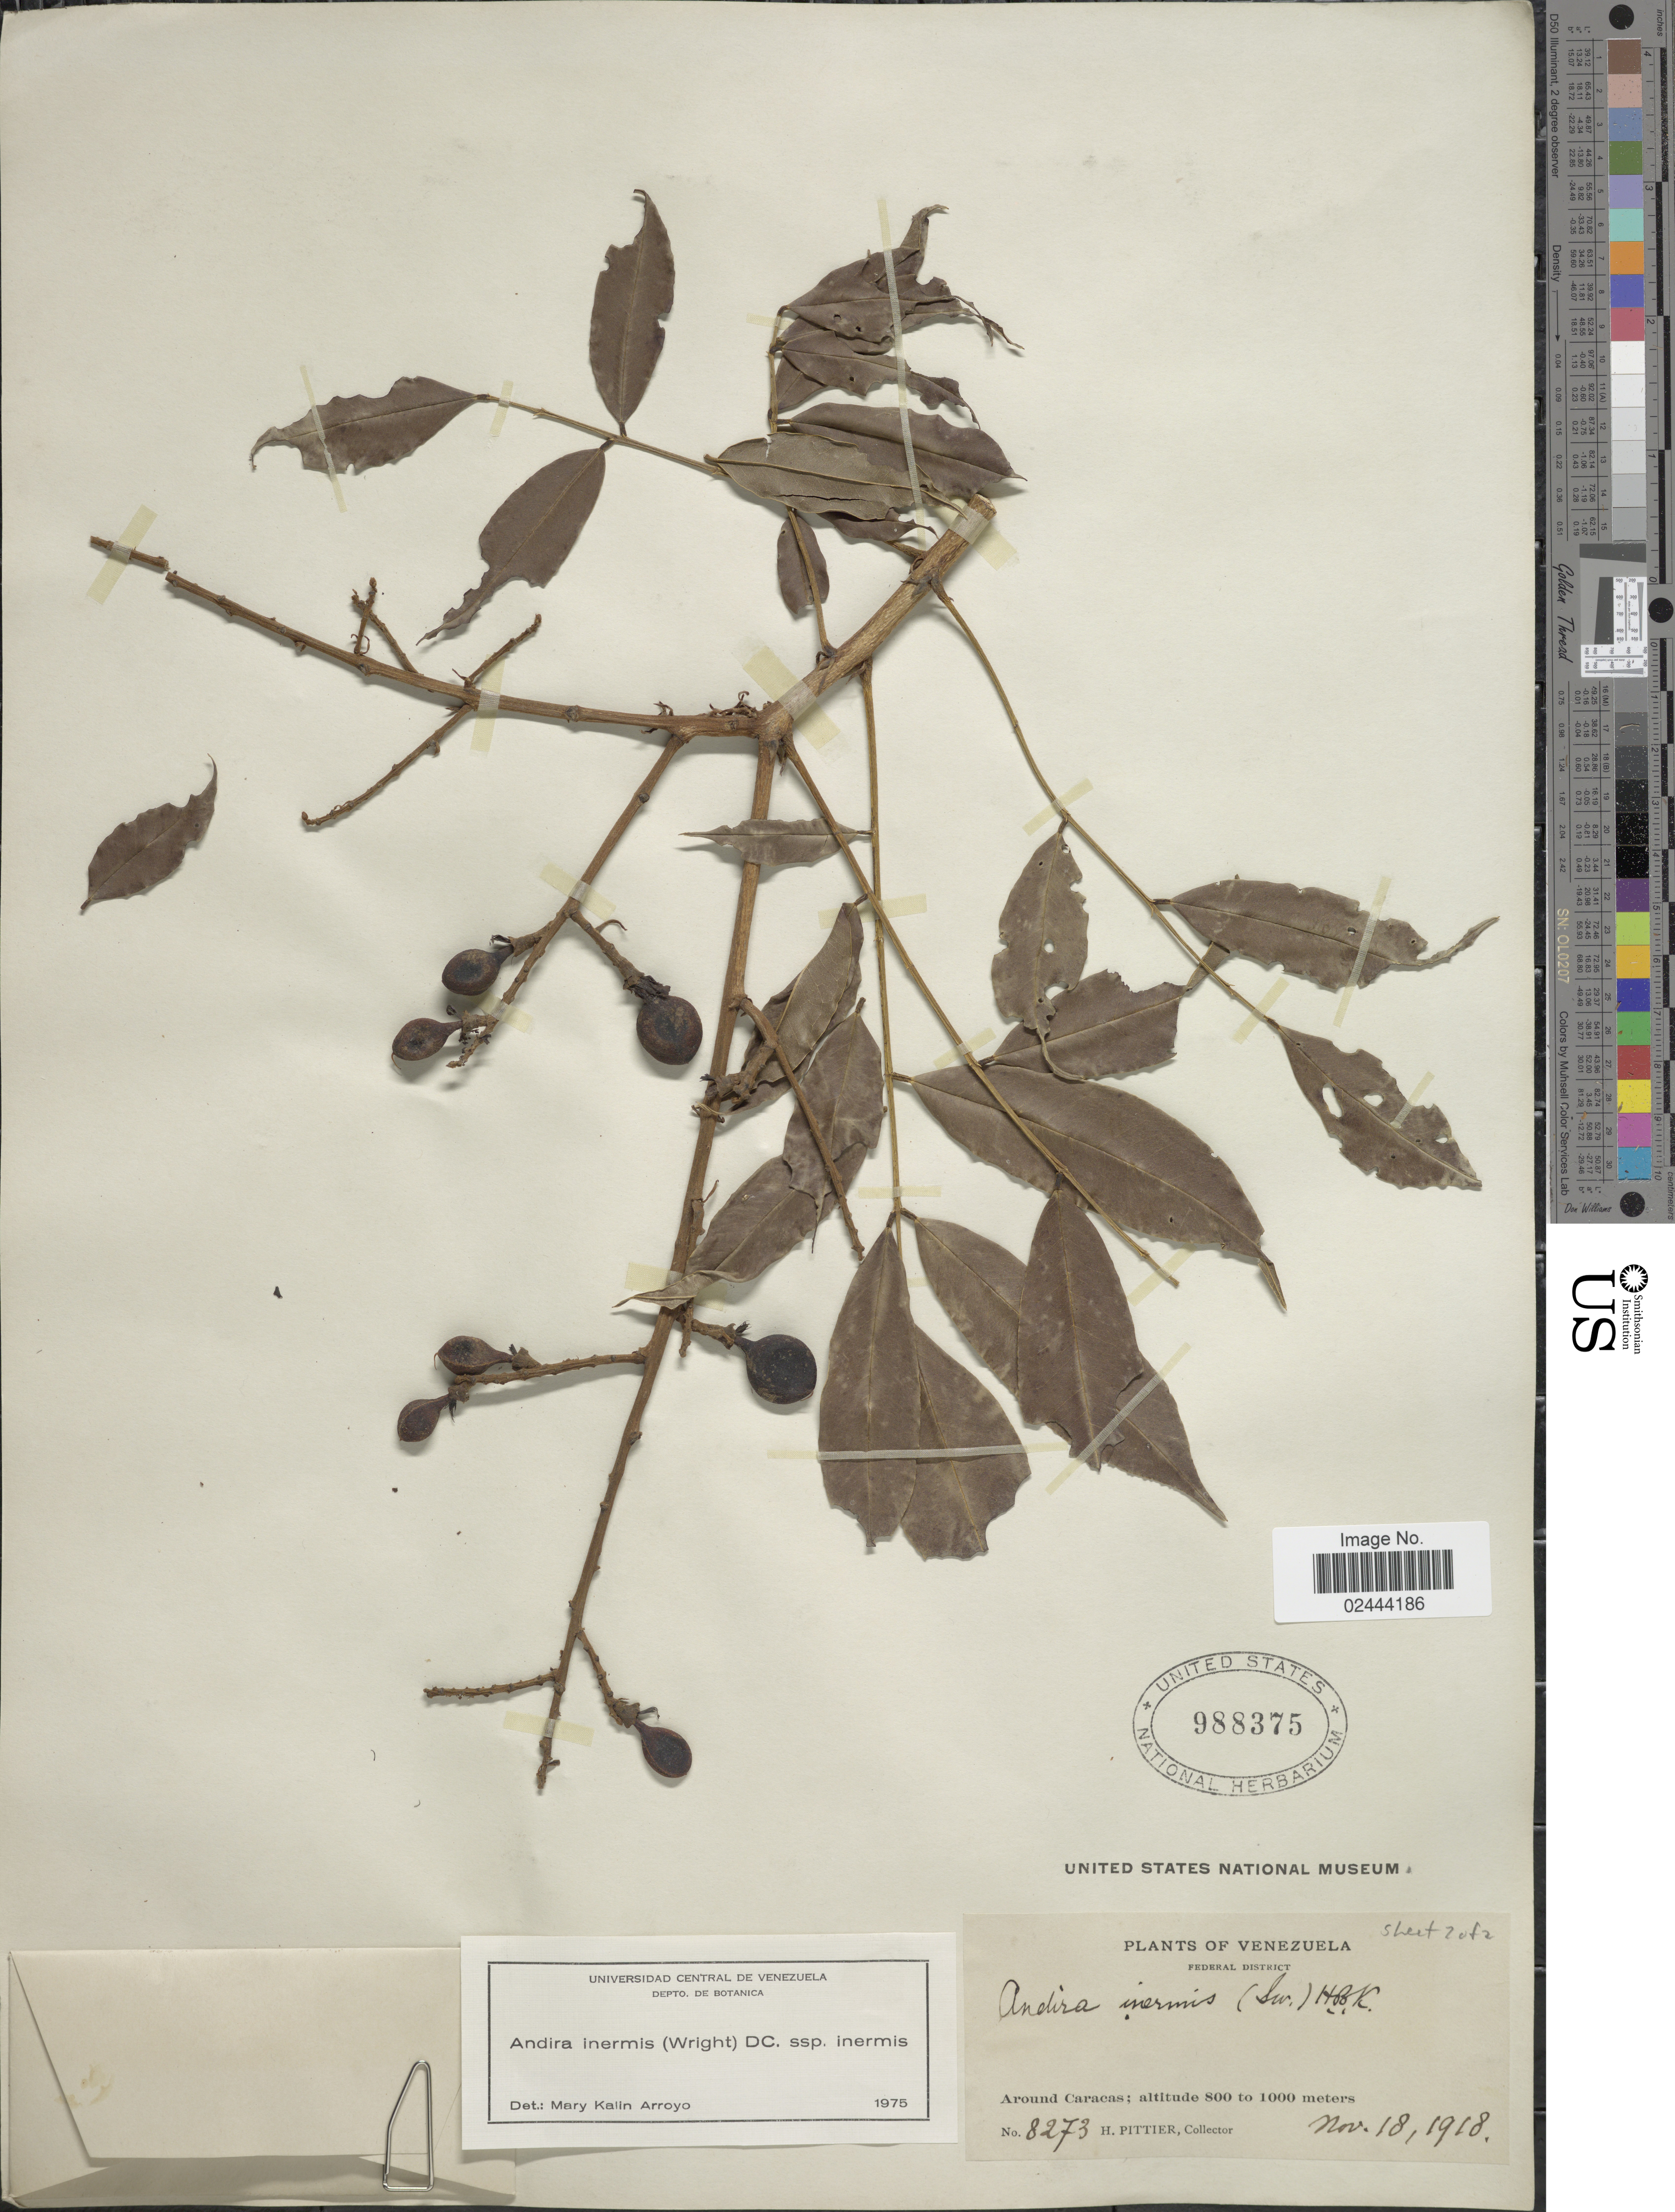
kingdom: Plantae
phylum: Tracheophyta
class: Magnoliopsida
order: Fabales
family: Fabaceae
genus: Andira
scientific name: Andira inermis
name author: (W. Wright) Kunth ex DC.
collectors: H. F. Pittier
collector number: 8273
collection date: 1918-11-18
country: Venezuela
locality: Federal District. Around Caracas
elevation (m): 800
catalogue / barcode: US 988375